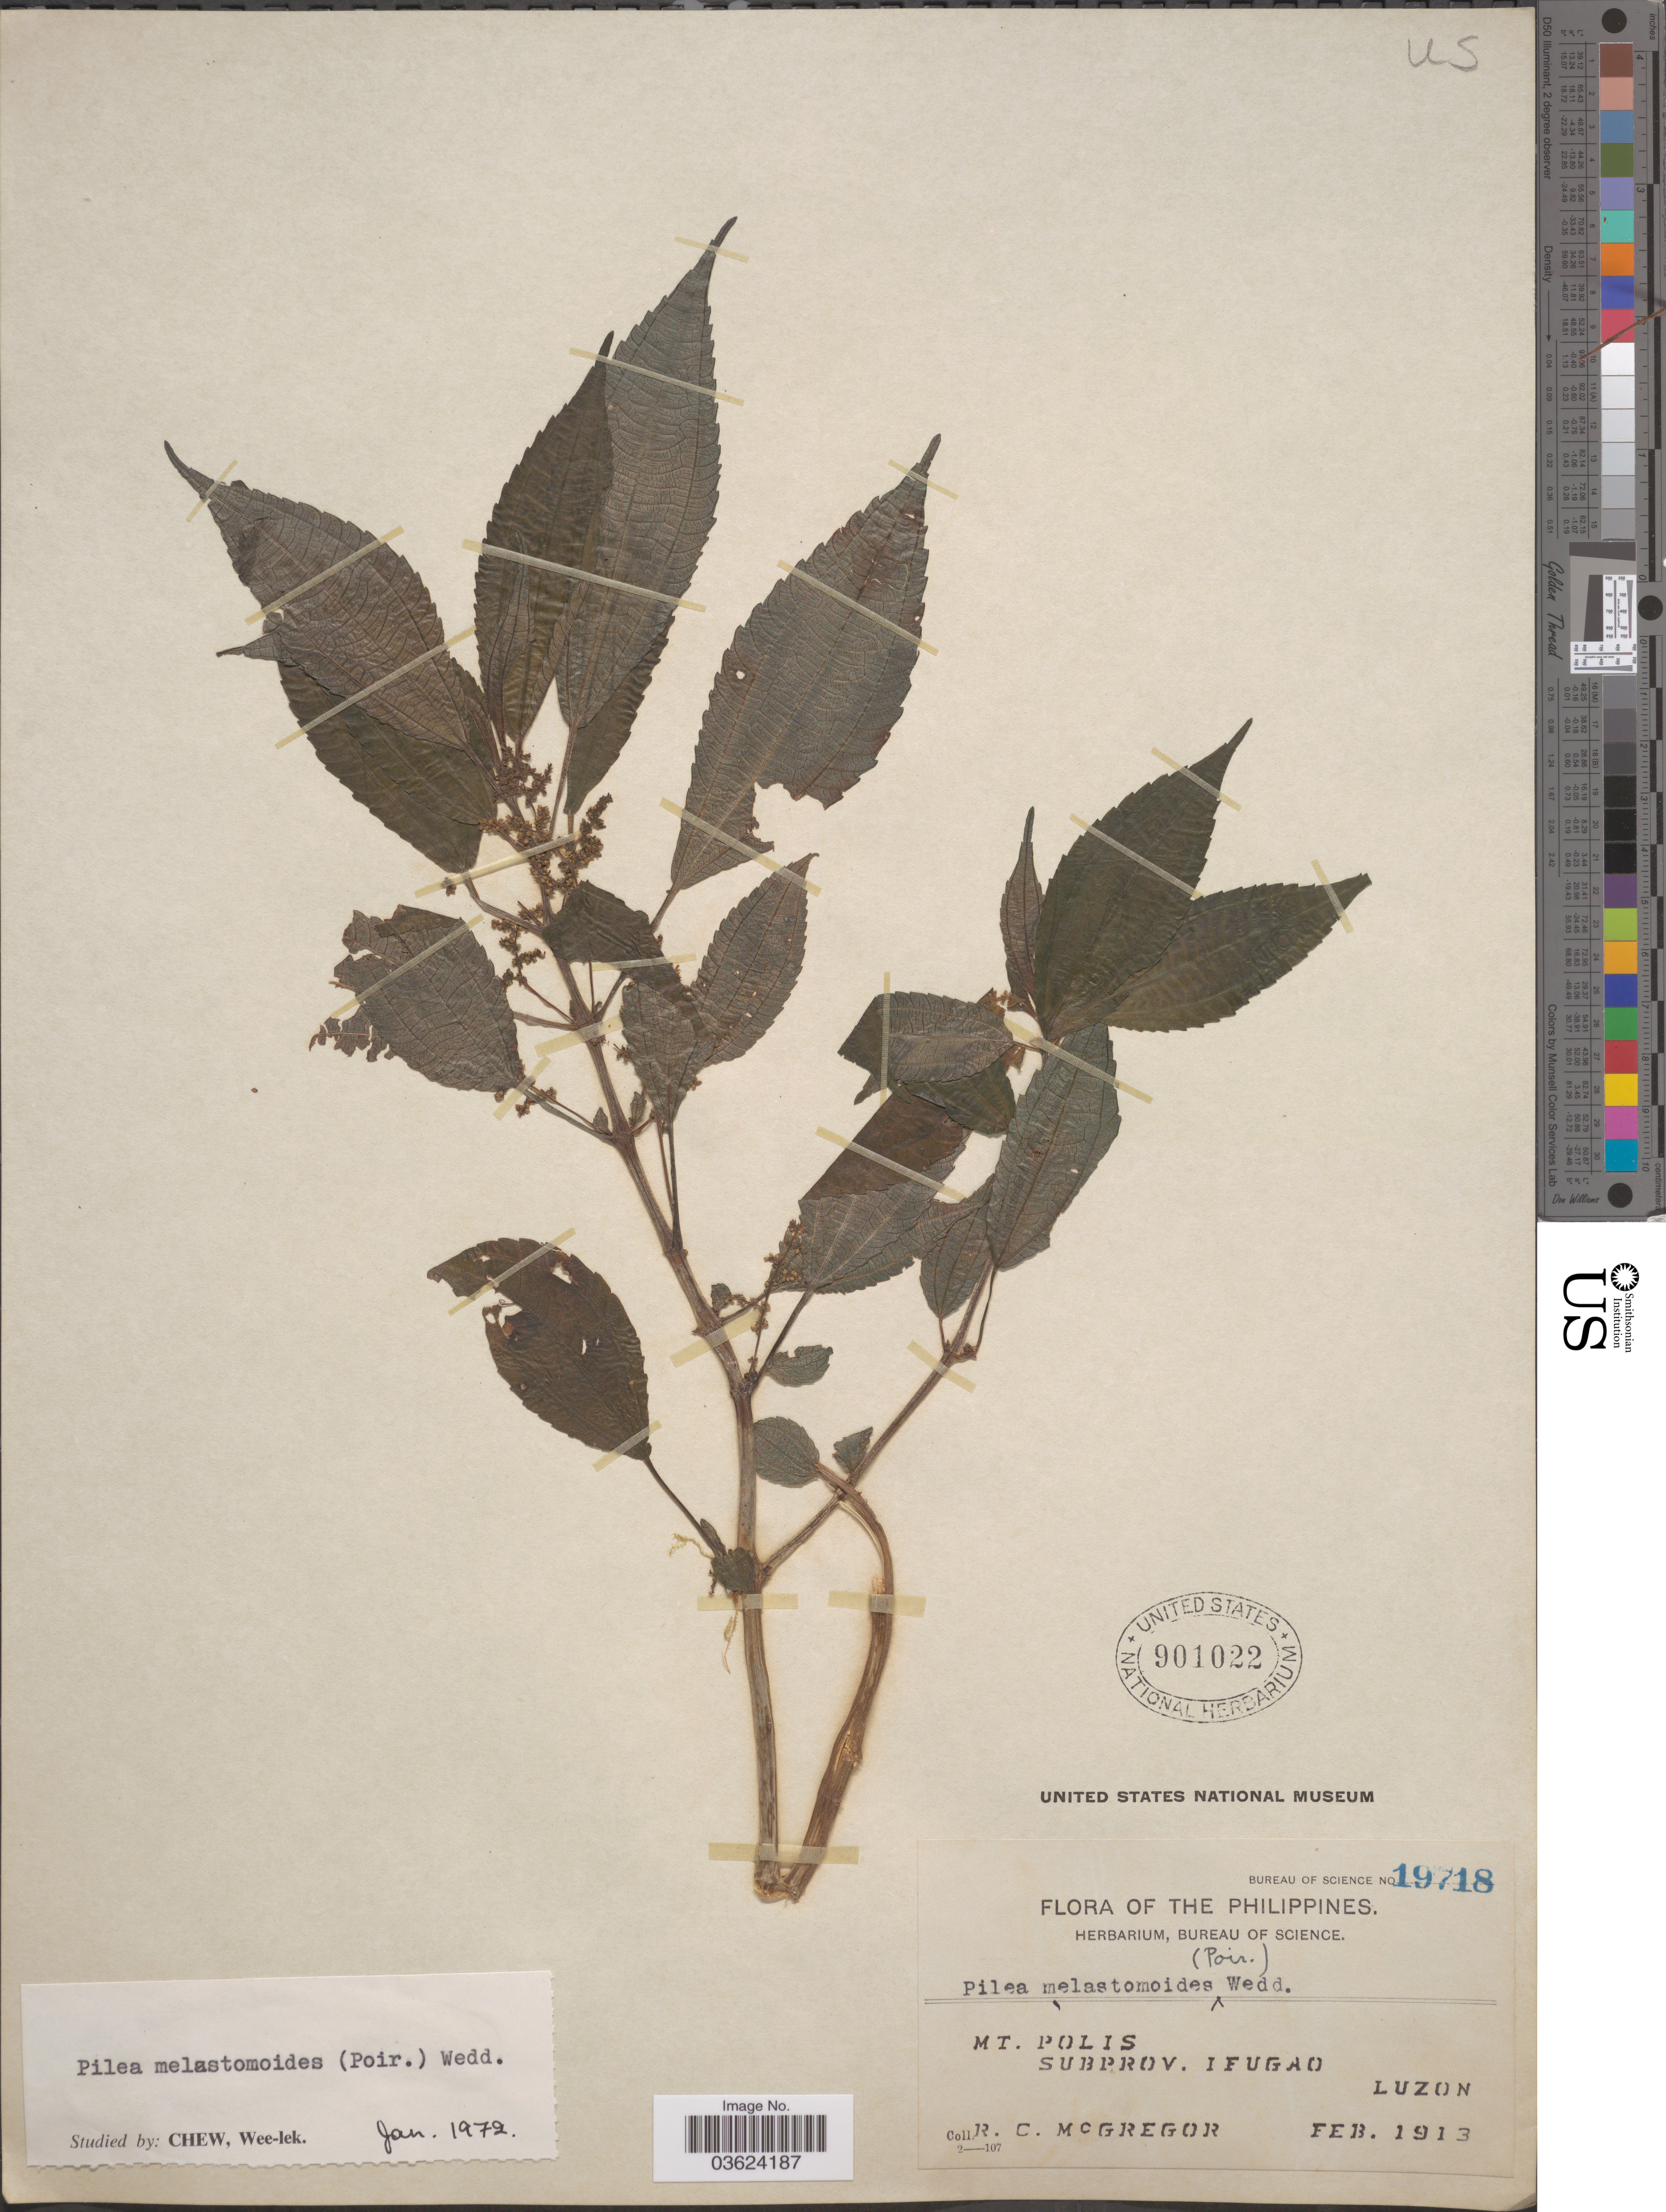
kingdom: Plantae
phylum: Tracheophyta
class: Magnoliopsida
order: Rosales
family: Urticaceae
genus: Pilea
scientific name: Pilea melastomoides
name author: (Spreng.) Urb.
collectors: R. C. McGregor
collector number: Bureau of Science 19718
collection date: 1913-02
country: Philippines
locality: Mt. Polis. Subprov. Ifugao. Luzon.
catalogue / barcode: US 901022